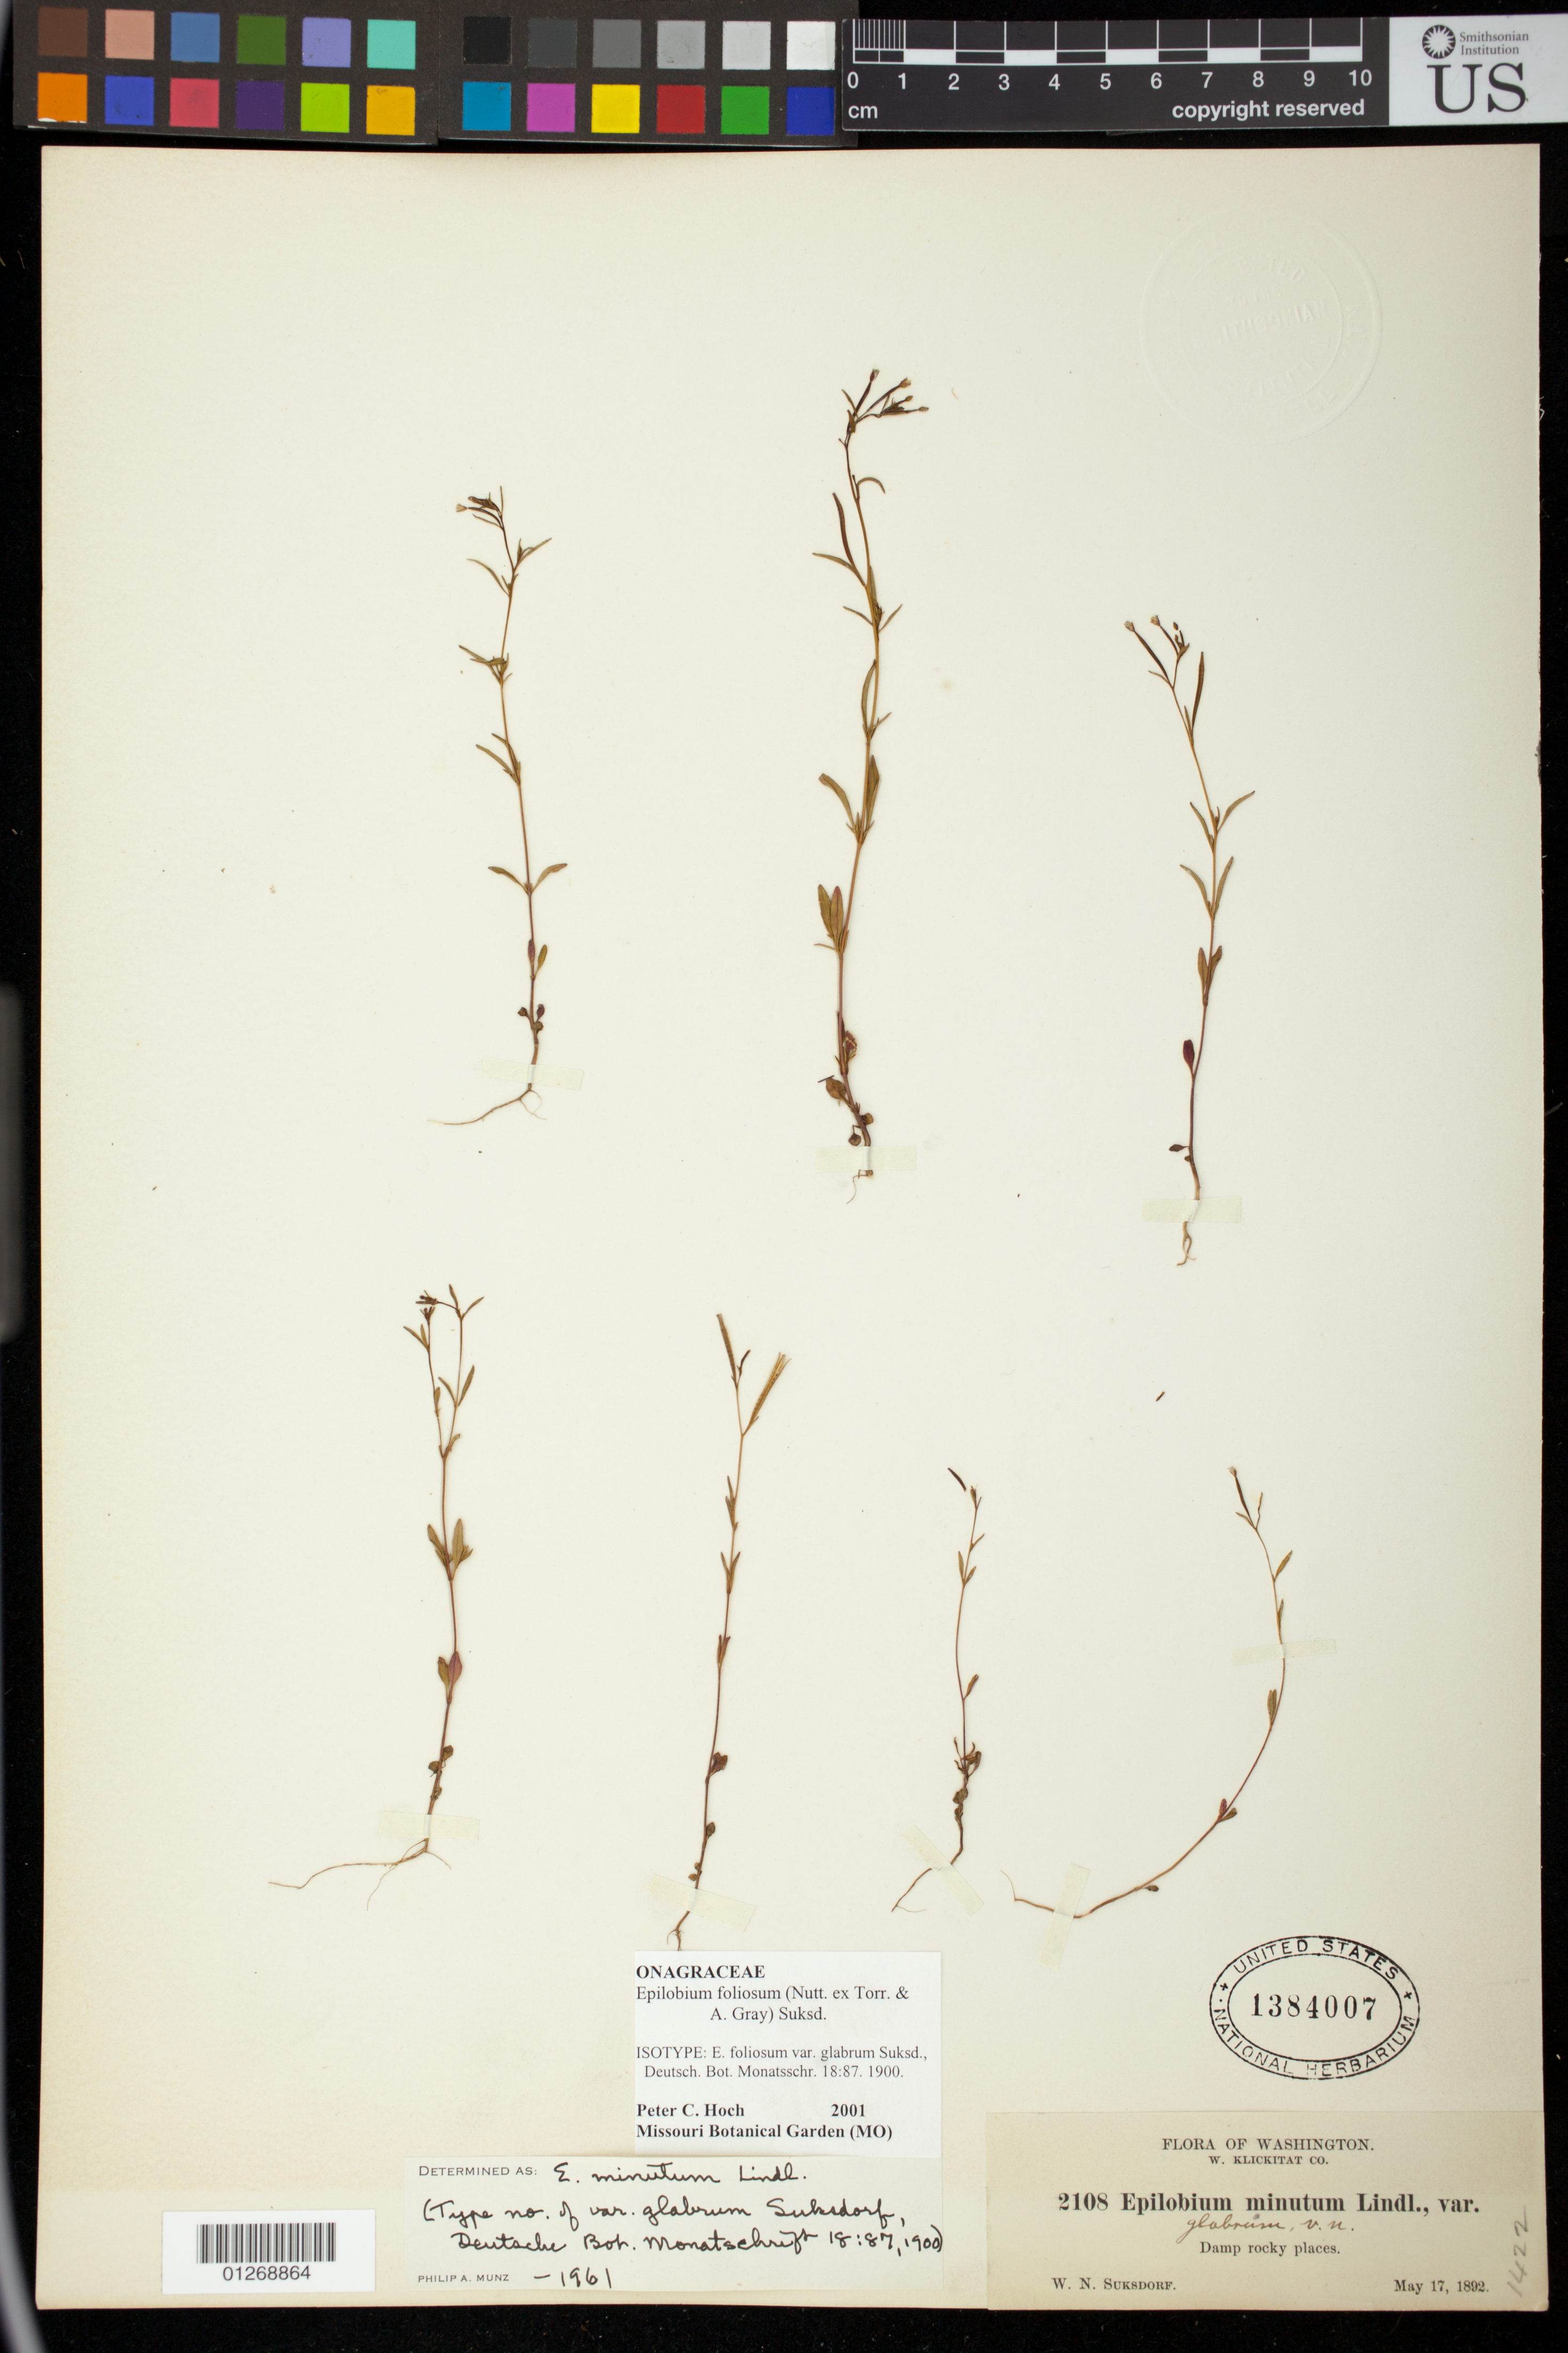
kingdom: Plantae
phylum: Tracheophyta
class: Magnoliopsida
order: Myrtales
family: Onagraceae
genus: Epilobium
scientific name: Epilobium foliosum var. glabrum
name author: Suksd.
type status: Isotype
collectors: W. N. Suksdorf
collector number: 2108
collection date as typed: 17 May 1892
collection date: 1892-05-17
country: United States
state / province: Washington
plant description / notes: Annotated as "Epilobium minutum Lindl., var. glabrum, v.n." Protologue, "[Suksdorf] 2108. Epilobium minutum Lindl. var. glabrum var. nov. (1893) = E. foliosum var. glabrum." Name not validly published. From introduction (in previous volume), "Im Frühjahr 1893 verbreitete ich eine Anzahl gleicher Pflanzensammlungen, welche unter anderen auch solche Pflanzenformen umfassten, die ich für unbeschriebene Arten hielt, weshalb ich sie mit neuen Namen versah…. Der erste Name ist immer derjenige, unter welchem die Pflanze abgegeben wurde; darauf folgt sogleich die Jahreszahl der Abgabe, entweder 1893 oder 1895." Suksdorf is indicating here that the name was distributed with specimens in 1893, but that he now considered the specimen to represent E. foliosum var. glabrum, which is the validly published and typified name.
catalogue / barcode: US 1384007